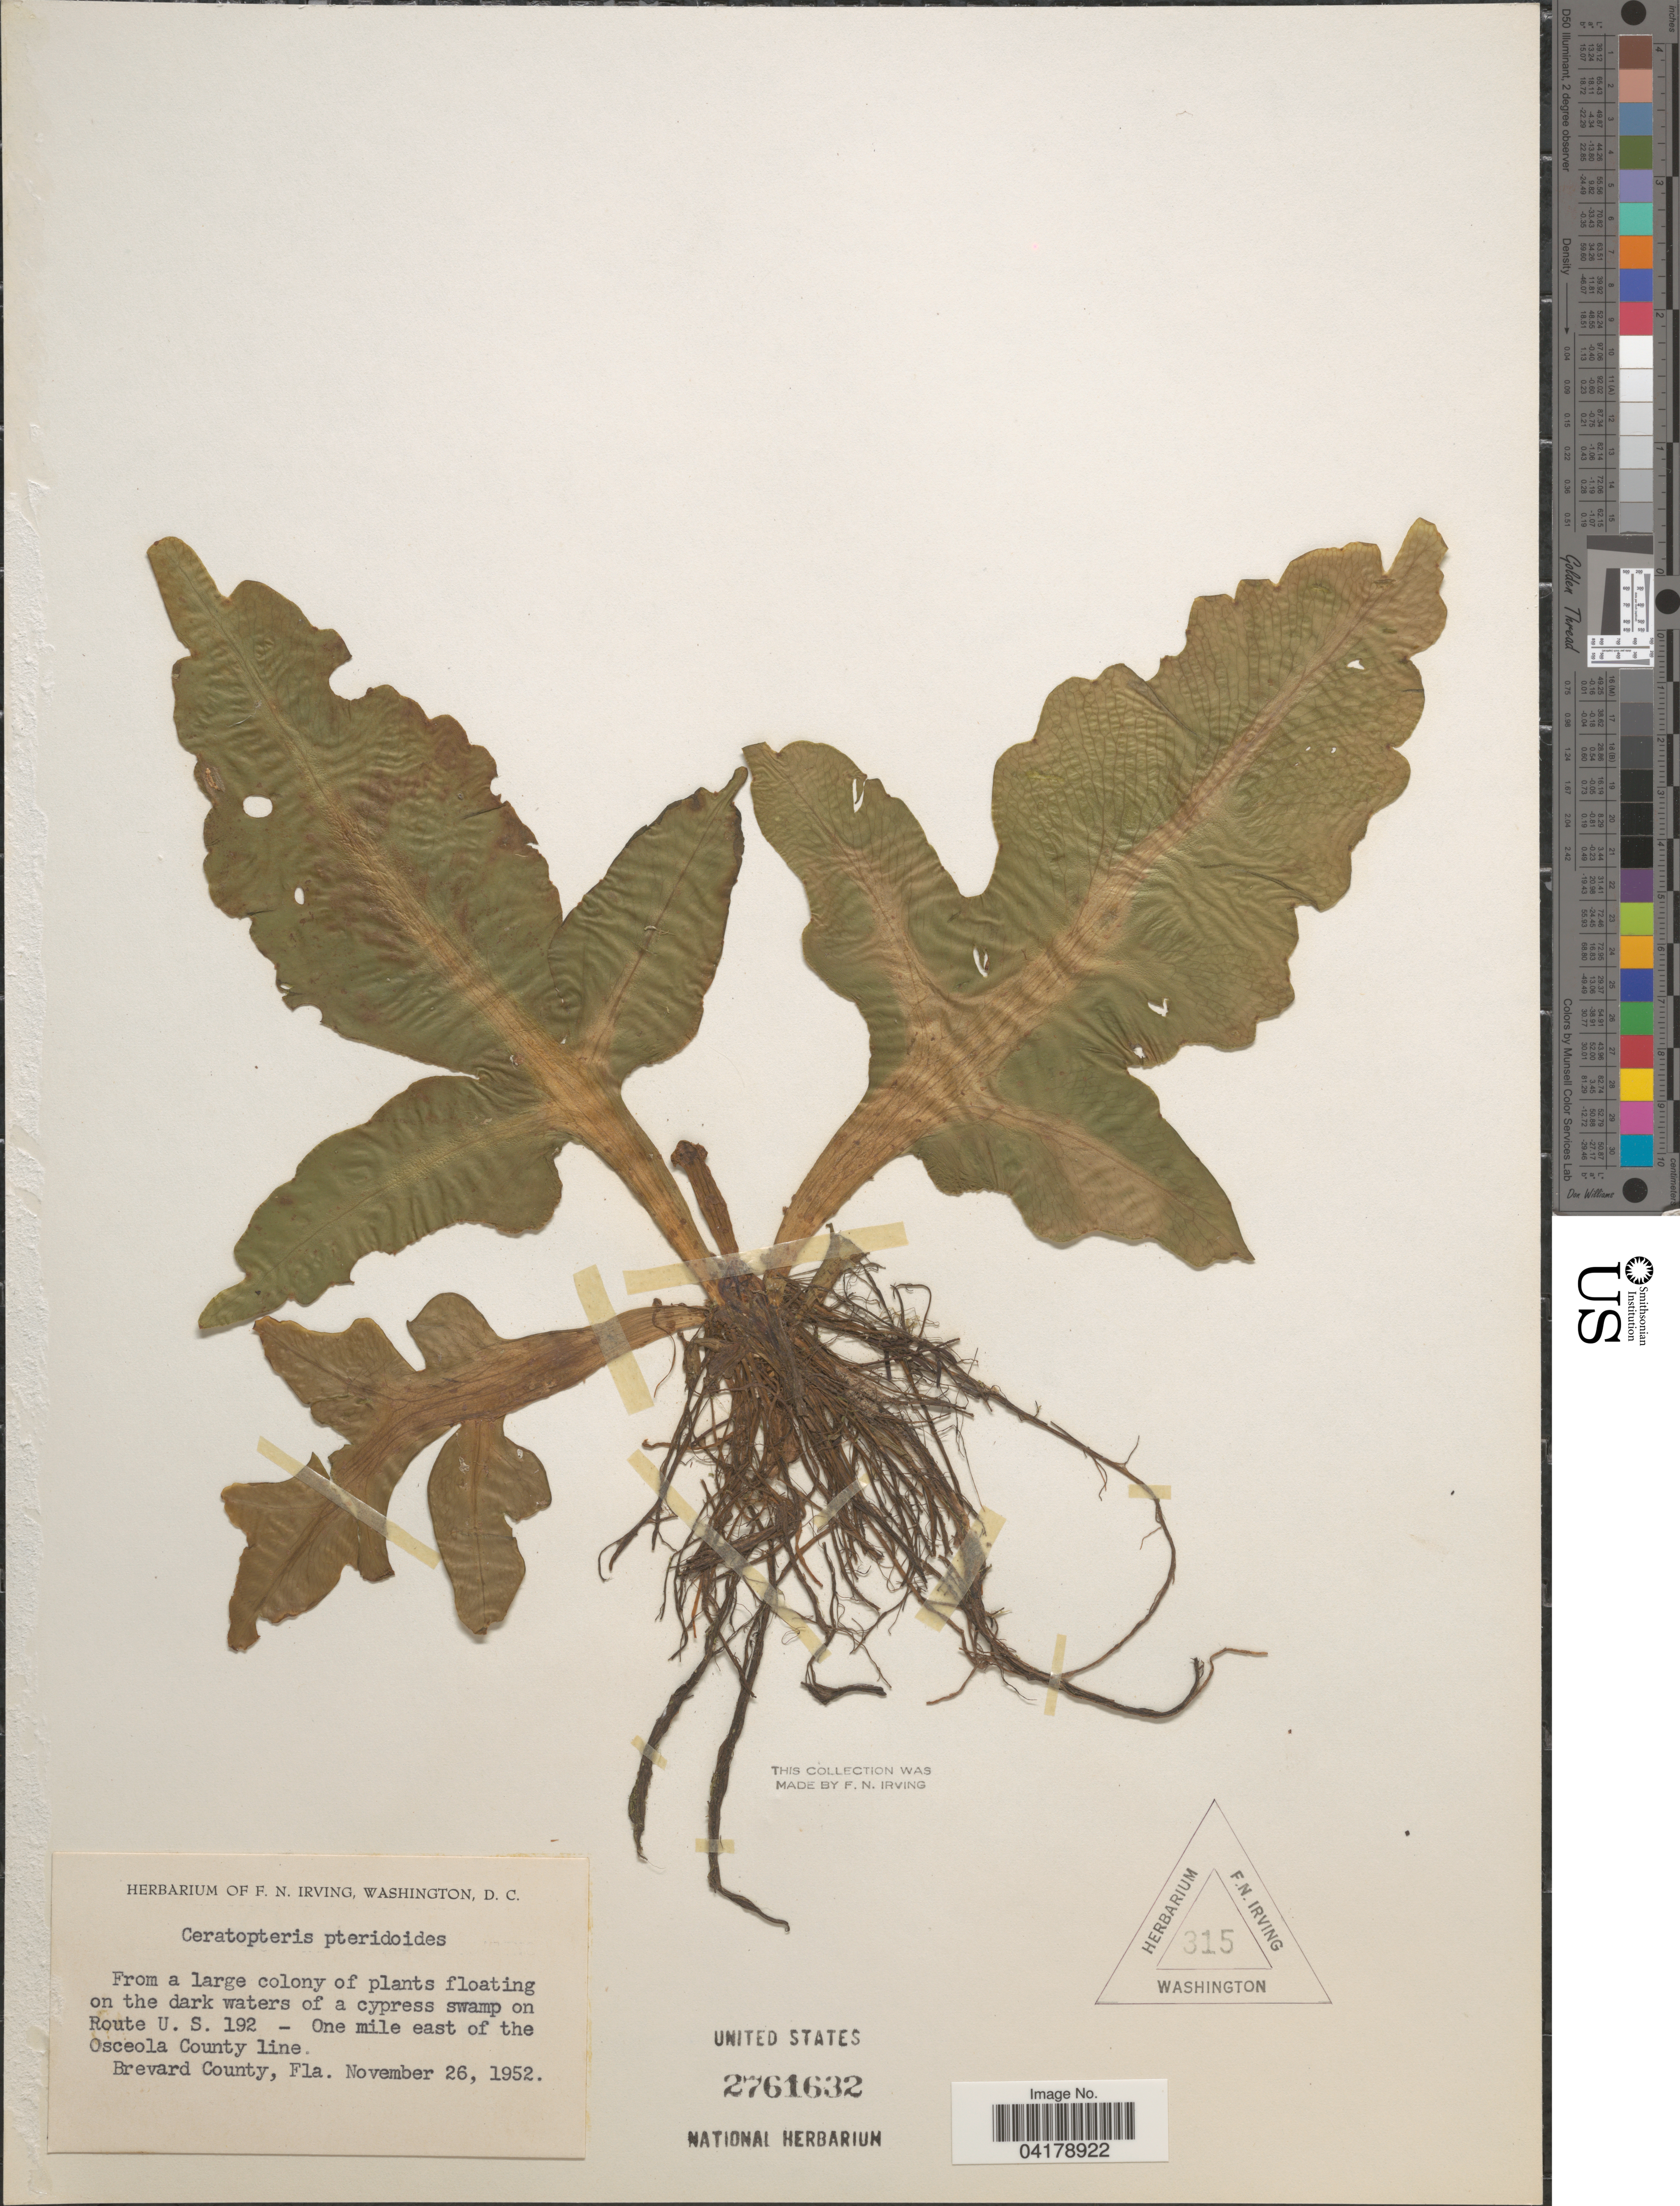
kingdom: Plantae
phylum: Tracheophyta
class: Polypodiopsida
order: Polypodiales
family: Pteridaceae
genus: Ceratopteris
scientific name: Ceratopteris pteridoides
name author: (Hook.) Hieron.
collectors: ex herb. F.N. Irving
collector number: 315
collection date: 1952-11-26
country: United States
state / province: Florida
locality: From a large colony of plants floating on the dark waters of a cypress swamp on Route U. S. 192 - One mile east of the Osceola County Line. Brevard County.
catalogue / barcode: US 2761632